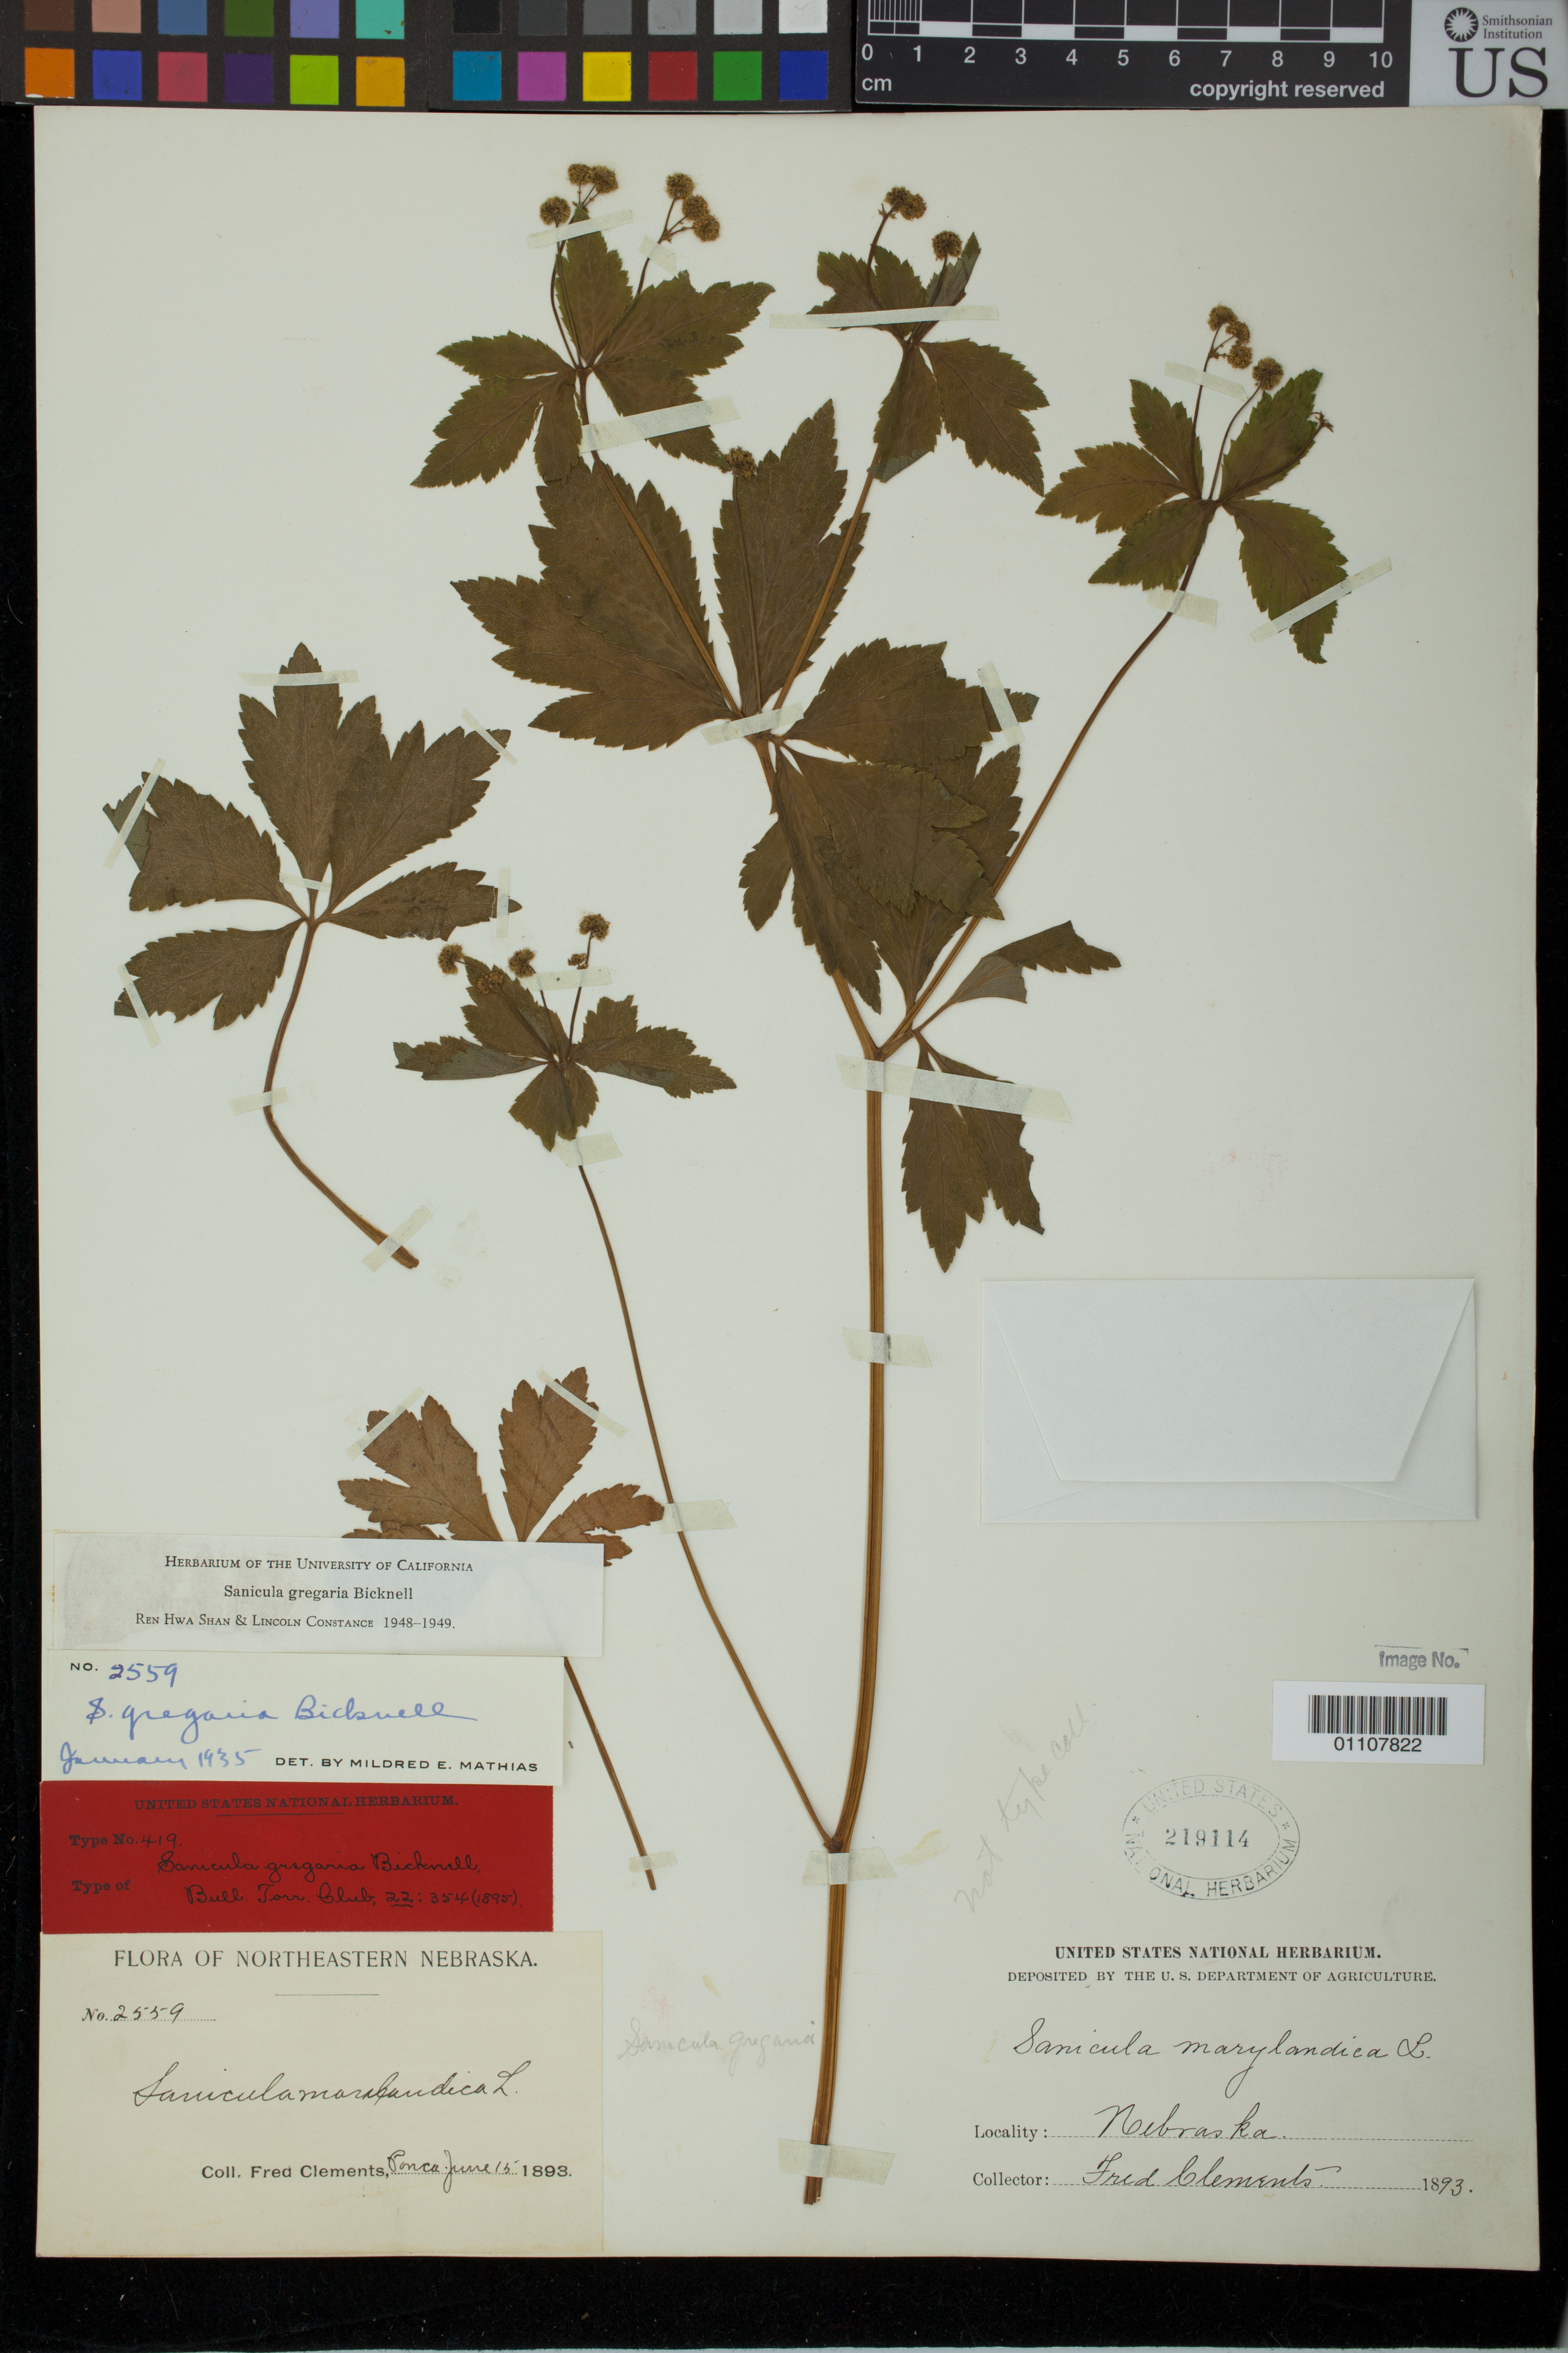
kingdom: Plantae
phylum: Tracheophyta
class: Magnoliopsida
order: Apiales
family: Apiaceae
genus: Sanicula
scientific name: Sanicula gregaria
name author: E.P. Bicknell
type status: Syntype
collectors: F. Clements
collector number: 2559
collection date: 1893-06-15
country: United States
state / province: Nebraska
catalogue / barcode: US 219114